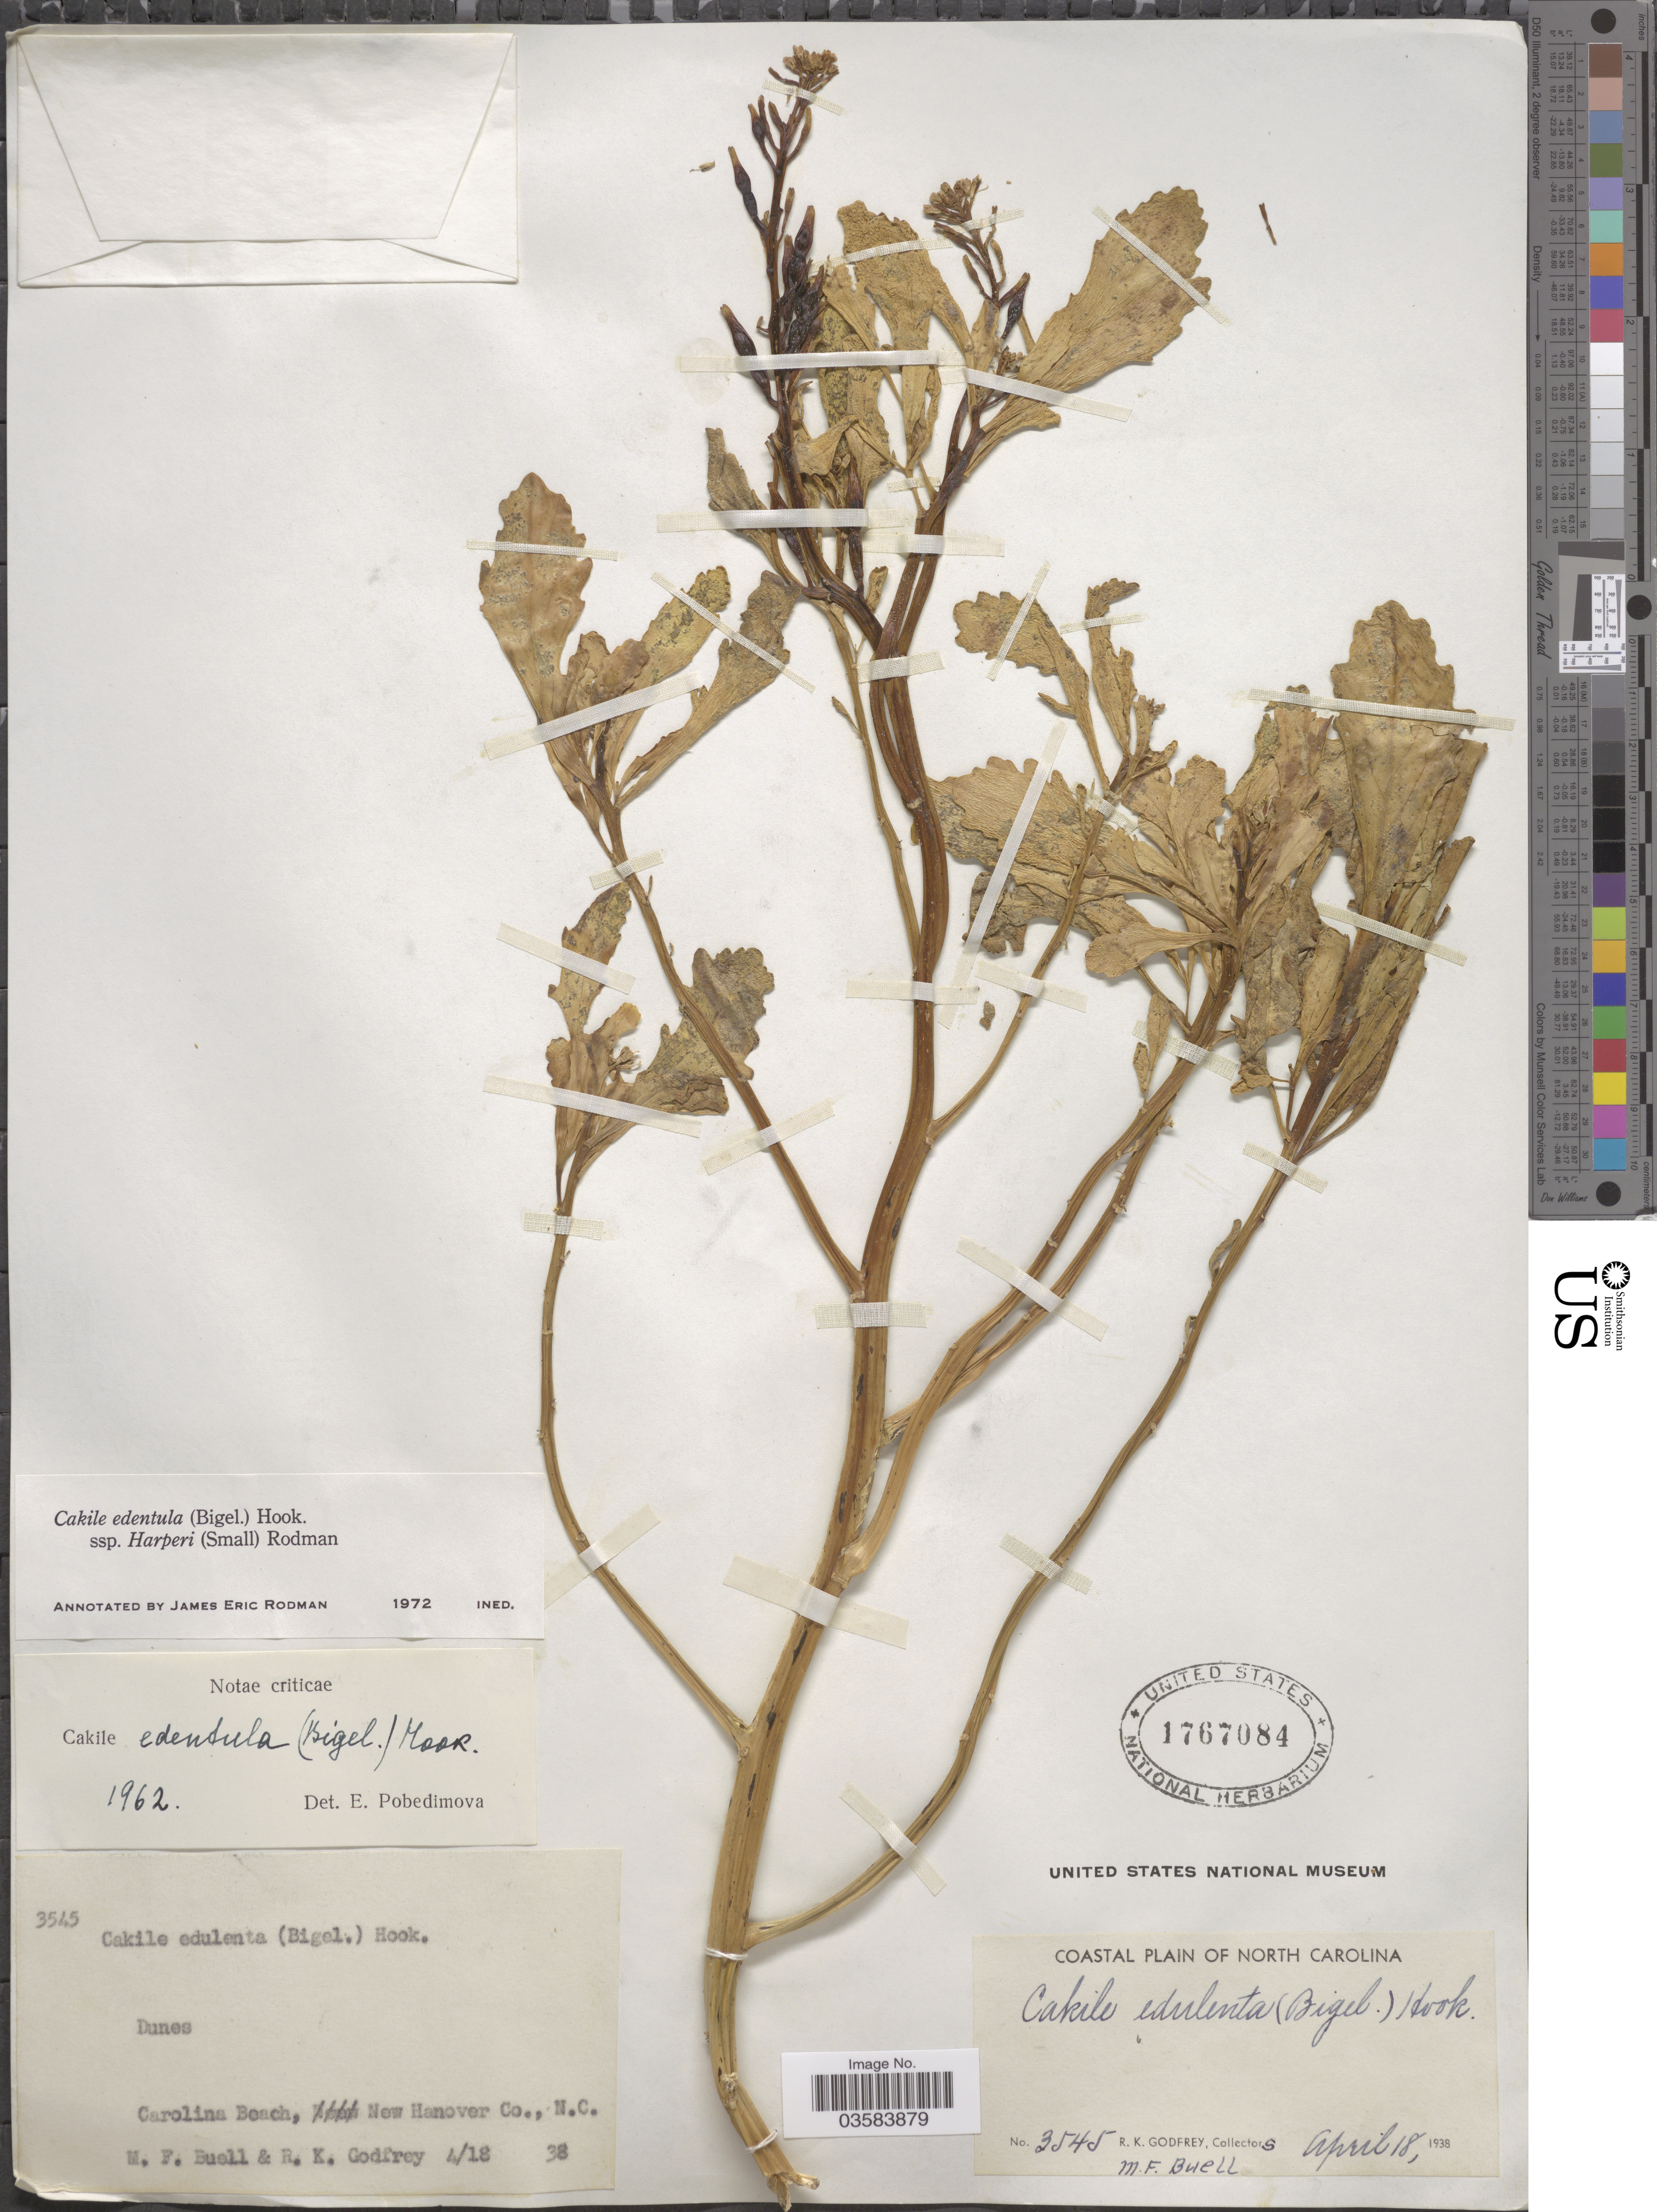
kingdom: Plantae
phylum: Tracheophyta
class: Magnoliopsida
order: Brassicales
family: Brassicaceae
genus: Cakile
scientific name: Cakile edentula subsp. harperi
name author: (Small) Rodman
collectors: R. K. Godfrey & M. Buell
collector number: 3545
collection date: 1938-04-18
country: United States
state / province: North Carolina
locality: Coastal Plain of North Carolina. Carolina Beach, New Hanover Co.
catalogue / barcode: US 1767084